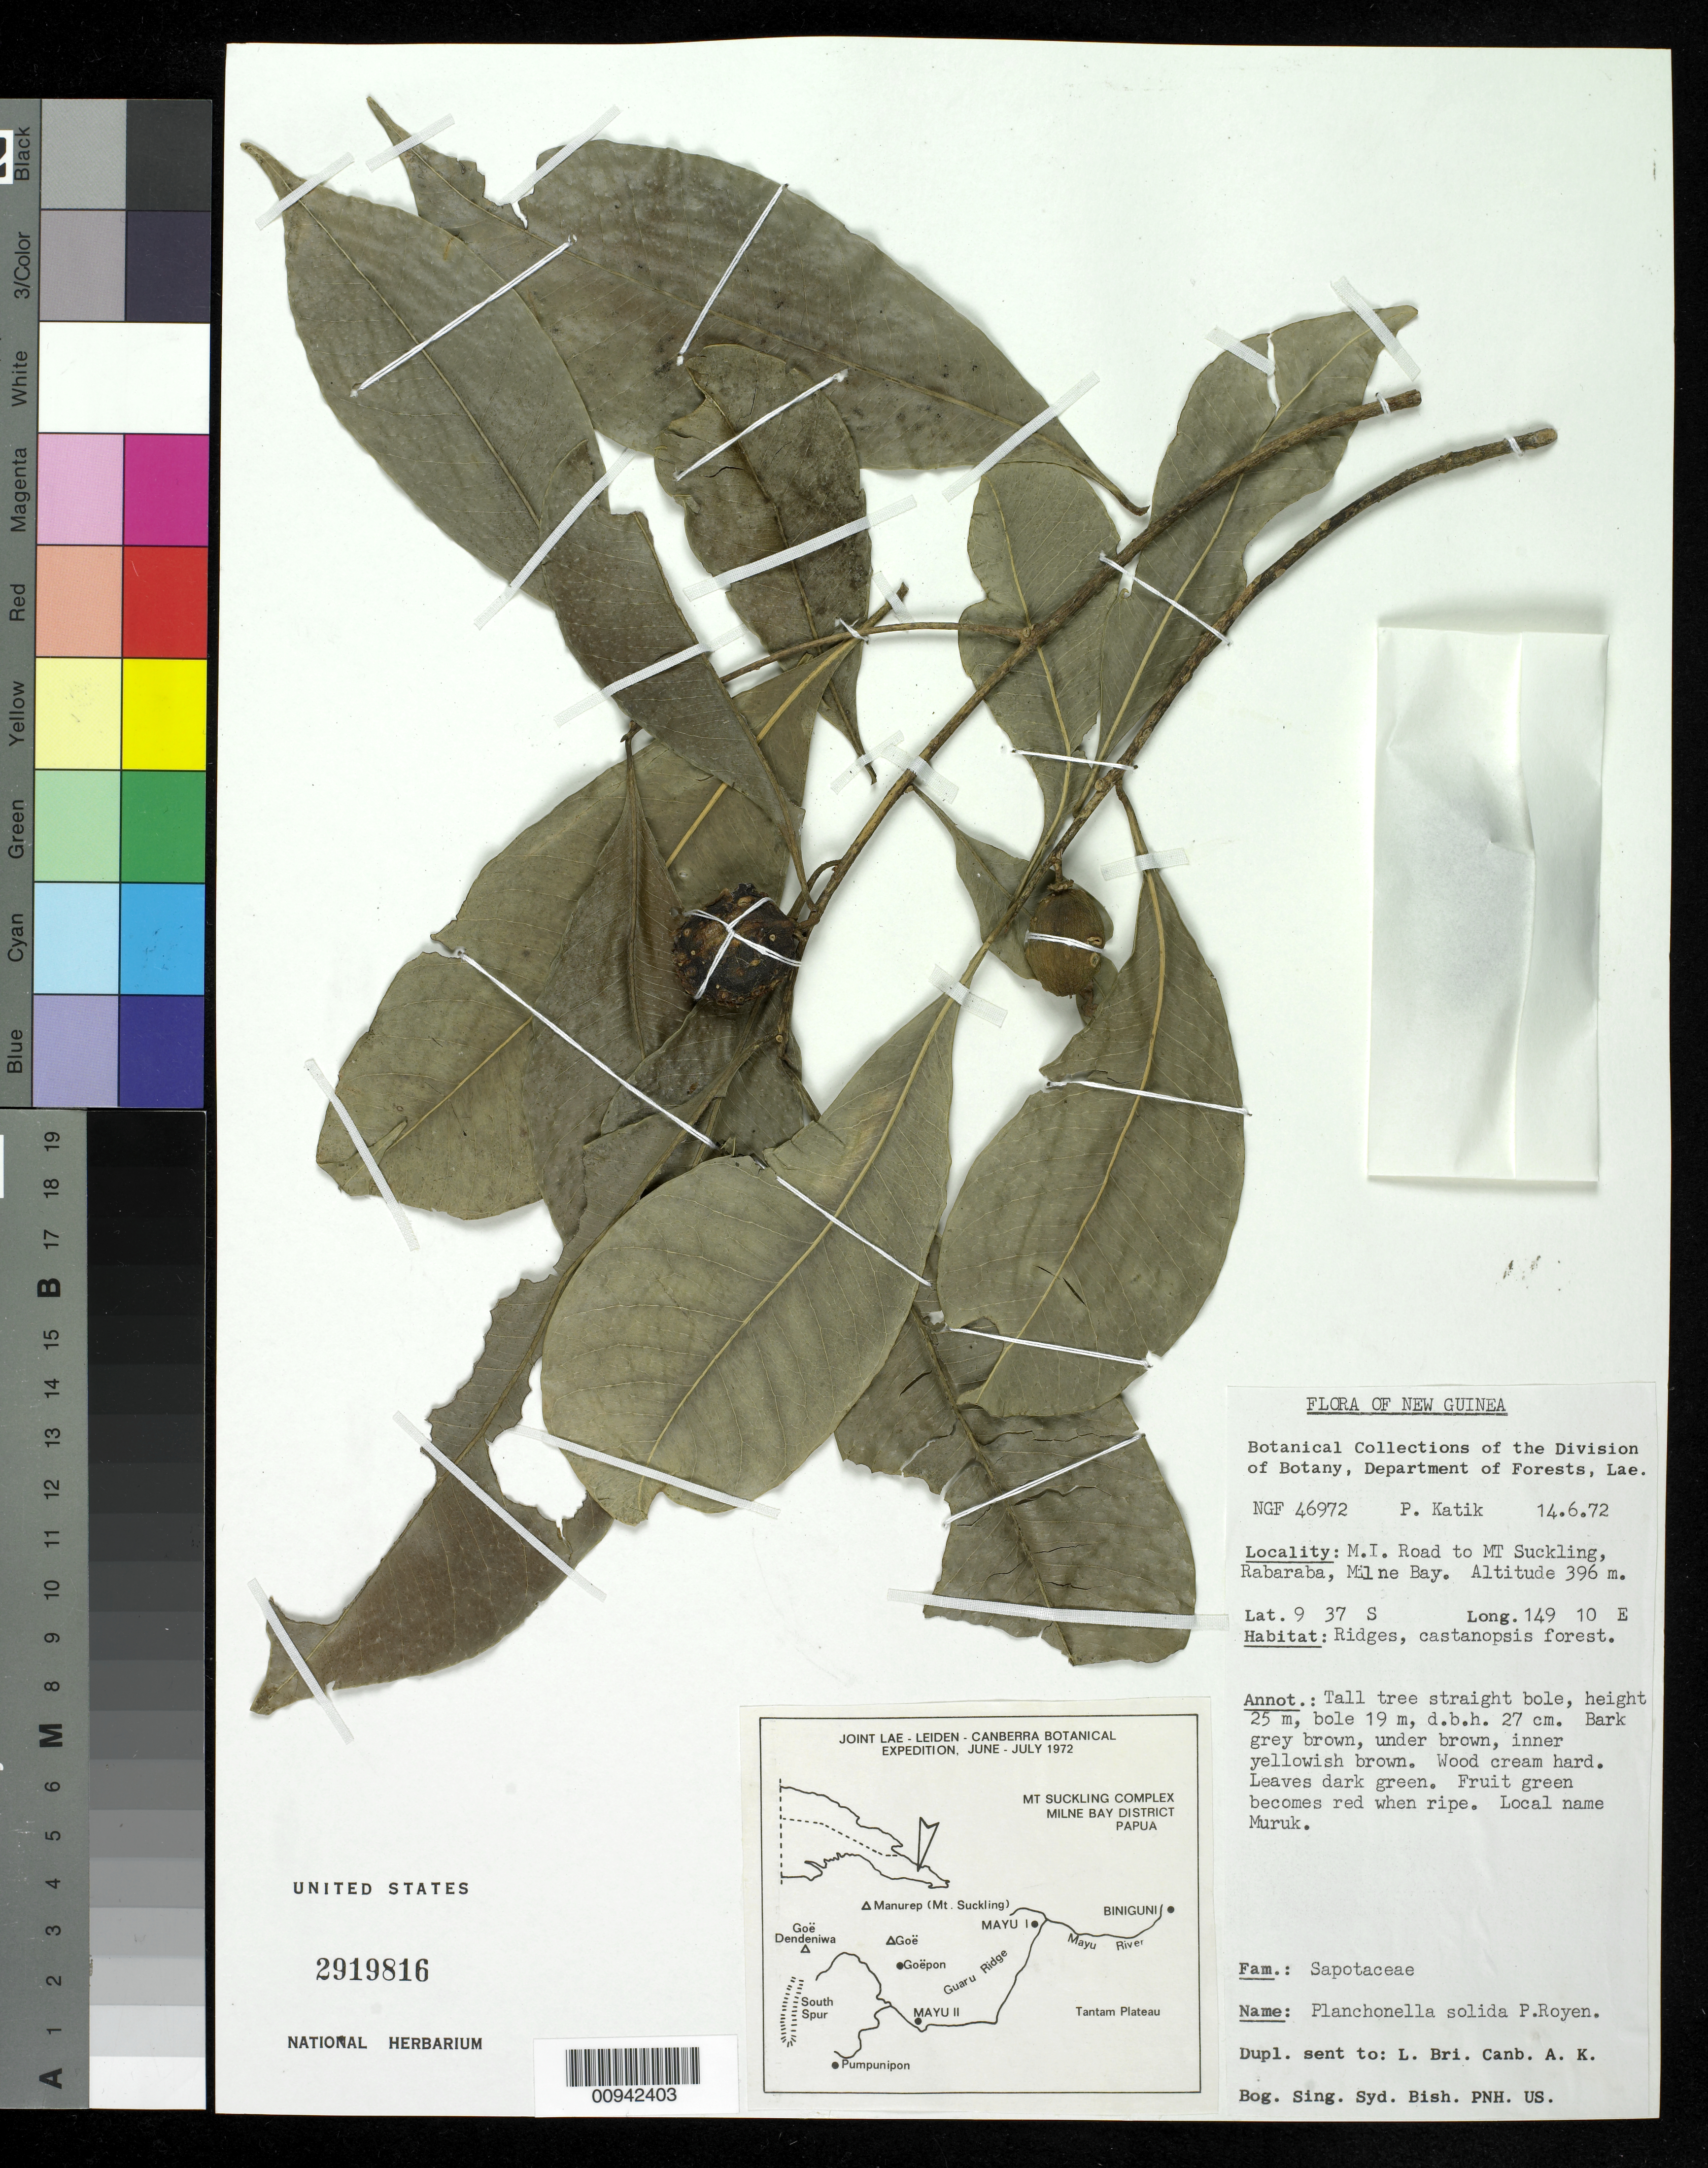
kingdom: Plantae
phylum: Tracheophyta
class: Magnoliopsida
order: Ericales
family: Sapotaceae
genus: Planchonella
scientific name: Planchonella solida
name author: P. Royen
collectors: P. Katik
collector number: NGF 46972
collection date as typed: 14 Jun 1972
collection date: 1972-06-14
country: Papua New Guinea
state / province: Milne Bay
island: New Guinea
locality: M.I.Road to Mt Suckling, Rabaraba, Milne Bay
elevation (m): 396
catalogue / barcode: US 2919816